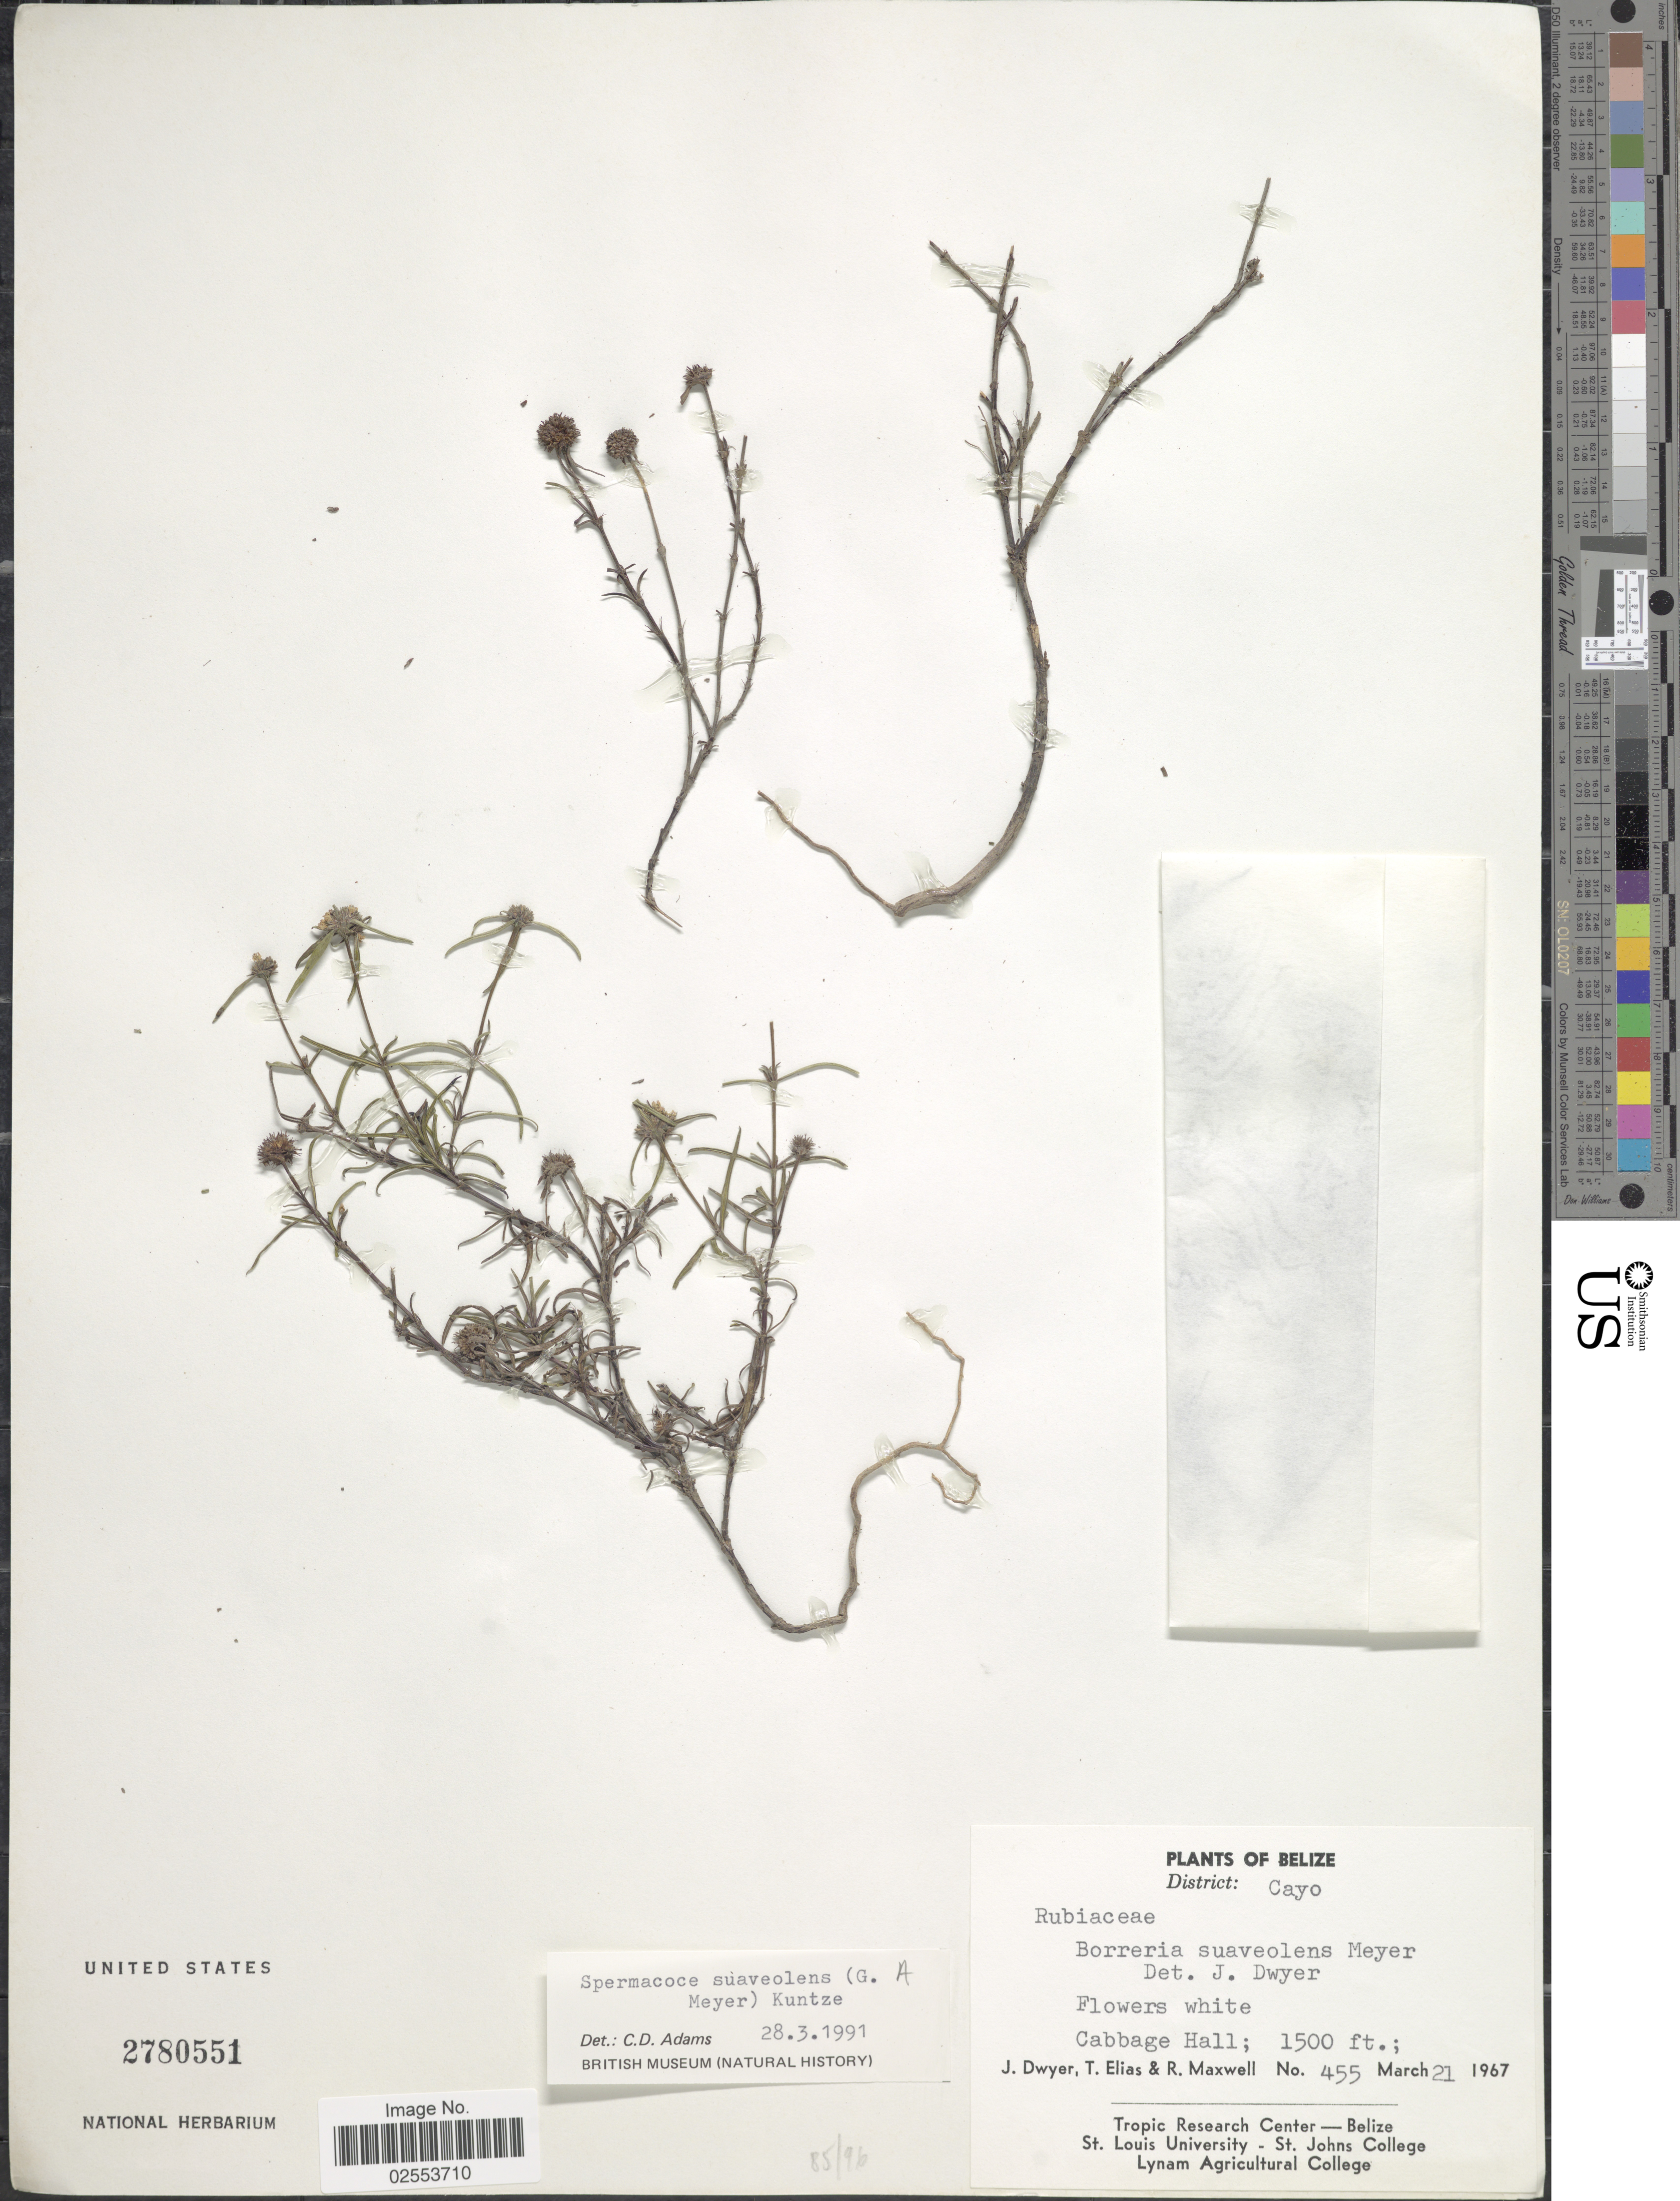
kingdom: Plantae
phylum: Tracheophyta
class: Magnoliopsida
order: Gentianales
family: Rubiaceae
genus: Spermacoce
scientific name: Spermacoce suaveolens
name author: (G. Mey.) Kuntze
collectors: J. Dwyer, T. Elias & R. Maxwell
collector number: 455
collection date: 1967-03-21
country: Belize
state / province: Cayo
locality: Cabbage Hall.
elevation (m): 457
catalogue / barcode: US 2780551